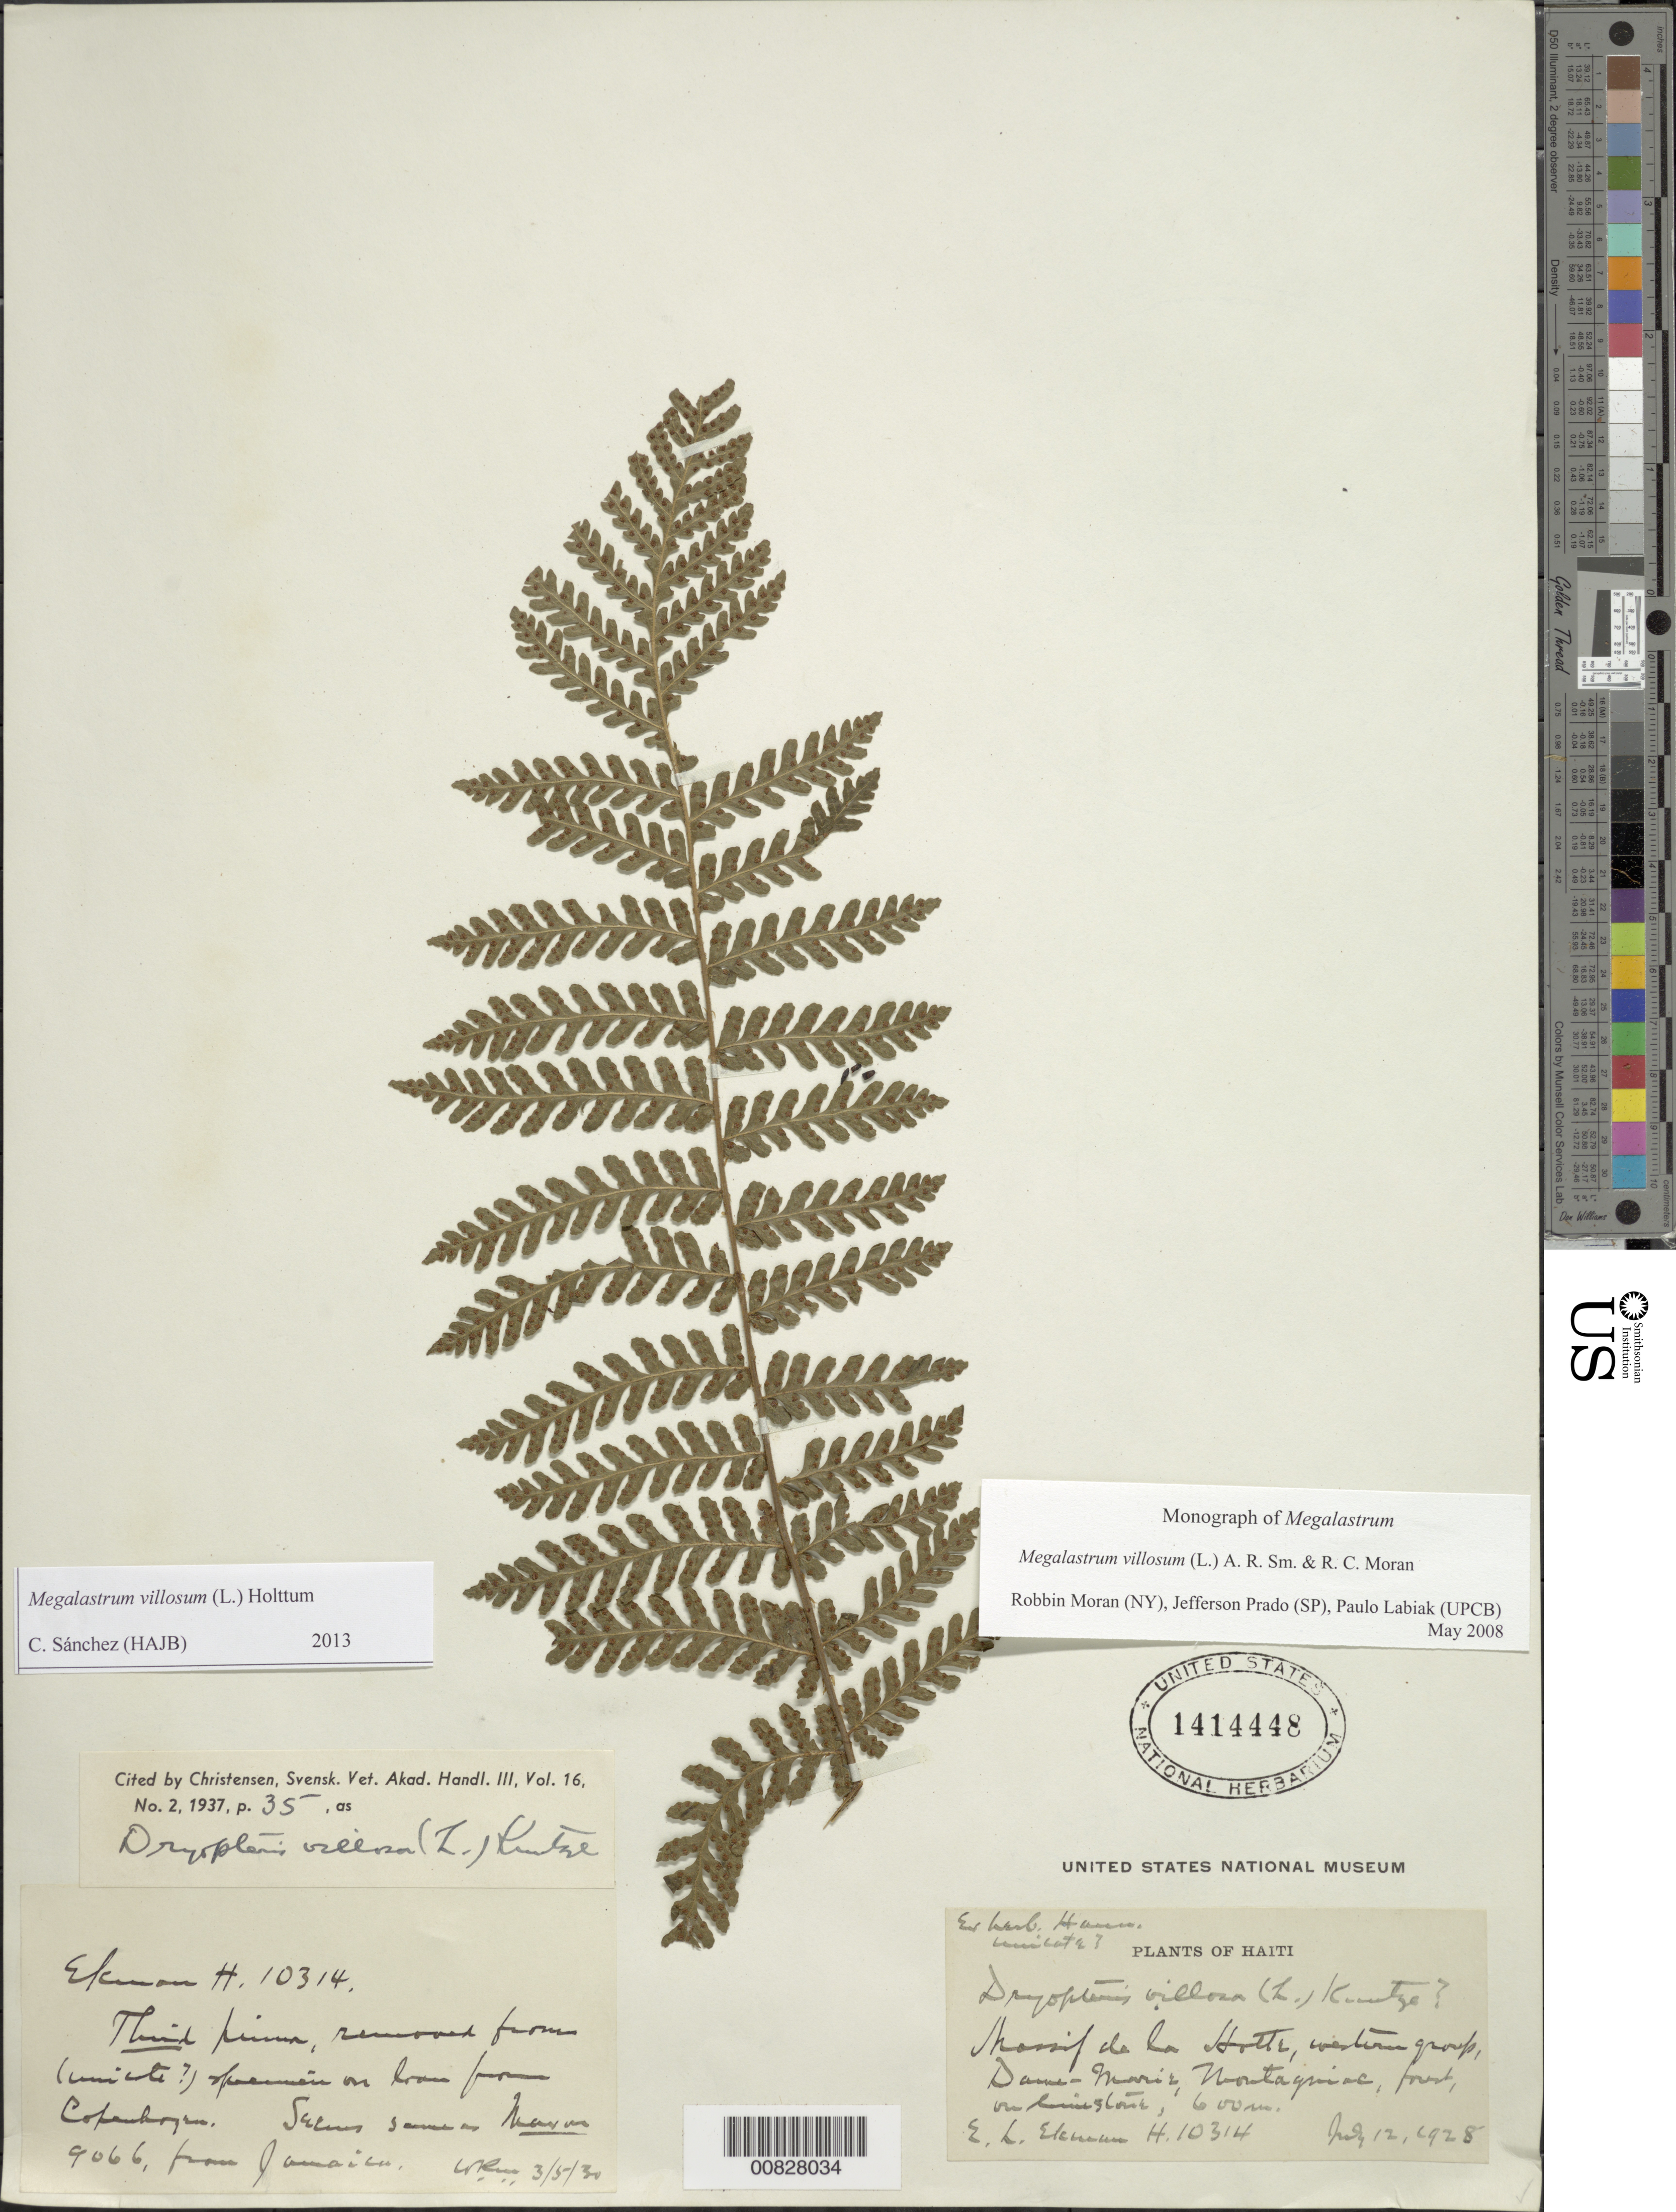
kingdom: Plantae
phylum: Tracheophyta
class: Polypodiopsida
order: Polypodiales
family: Dryopteridaceae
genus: Megalastrum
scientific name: Megalastrum villosum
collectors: E. L. Ekman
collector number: H 10314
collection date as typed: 12 Jul 1928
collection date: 1928-07-12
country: Haiti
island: Hispaniola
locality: Massif de la Hotte, western group, Dame Marie, Montagrine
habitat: Forest on limestone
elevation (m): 600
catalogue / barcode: US 1414448